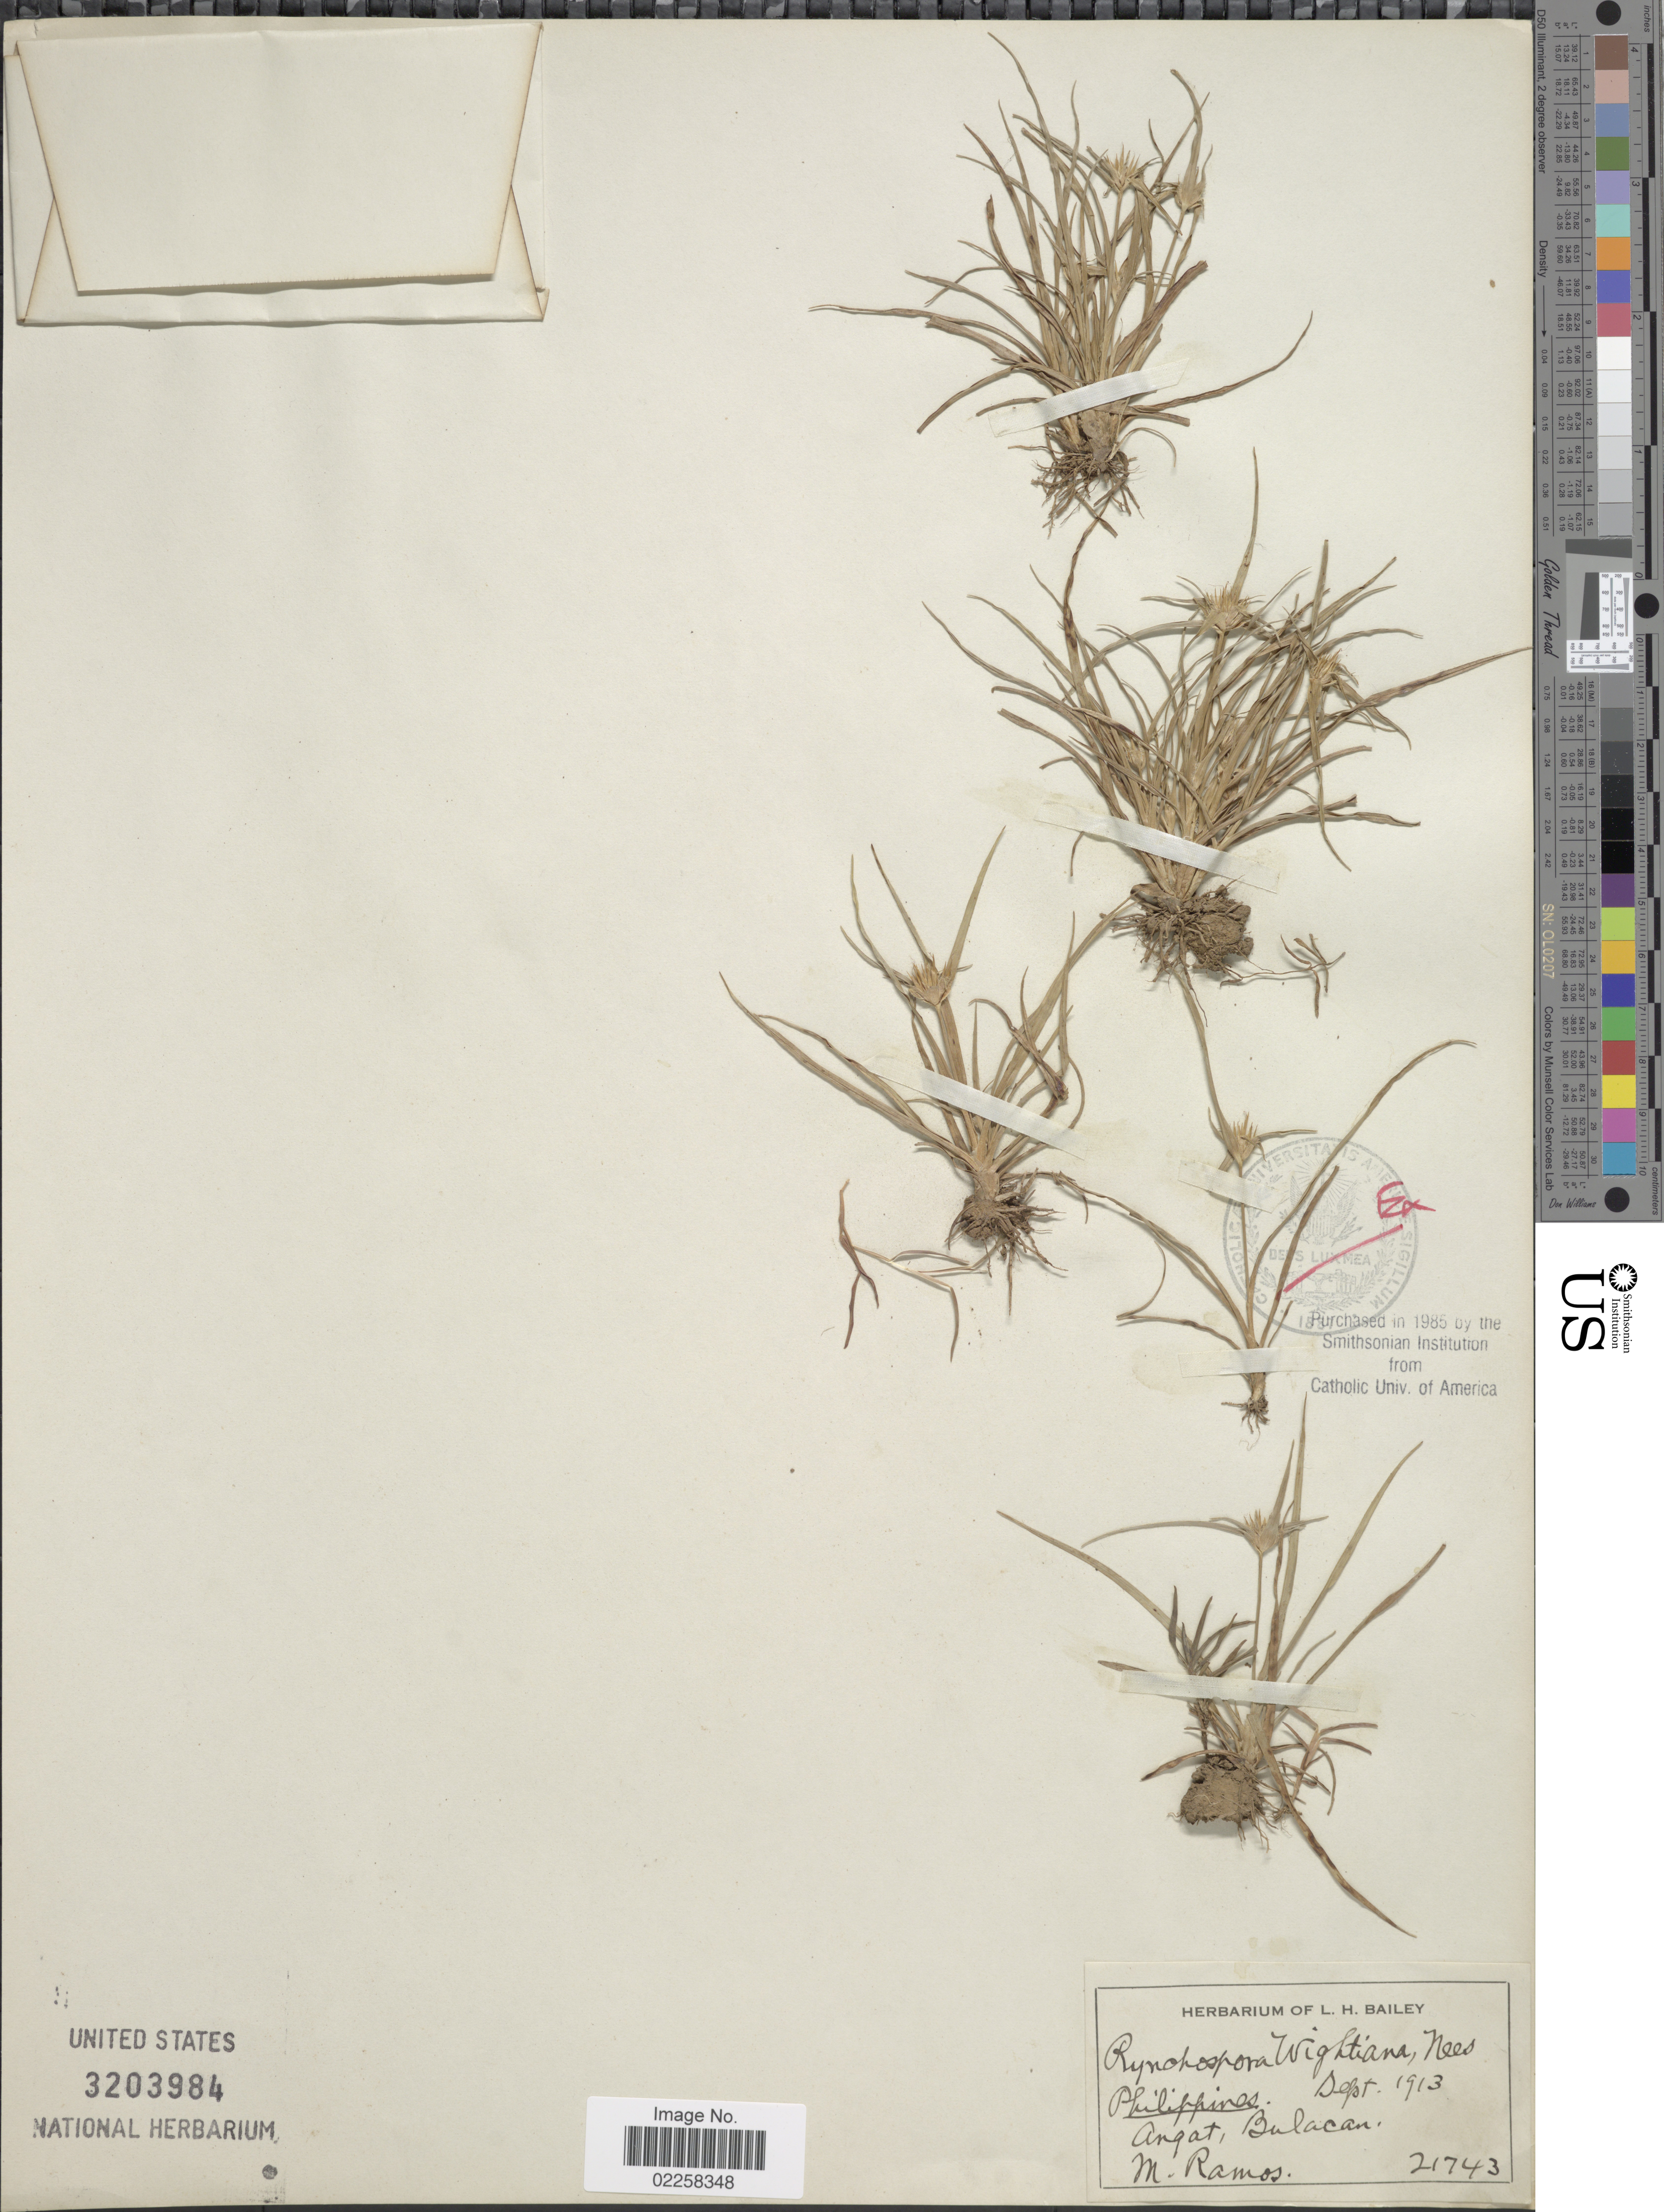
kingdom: Plantae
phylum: Tracheophyta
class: Liliopsida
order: Poales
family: Cyperaceae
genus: Rhynchospora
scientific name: Rhynchospora wrightiana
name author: Boeckeler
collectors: M. Ramos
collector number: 21743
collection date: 1913-09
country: Philippines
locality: Angat, Bulacan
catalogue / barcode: US 3203984